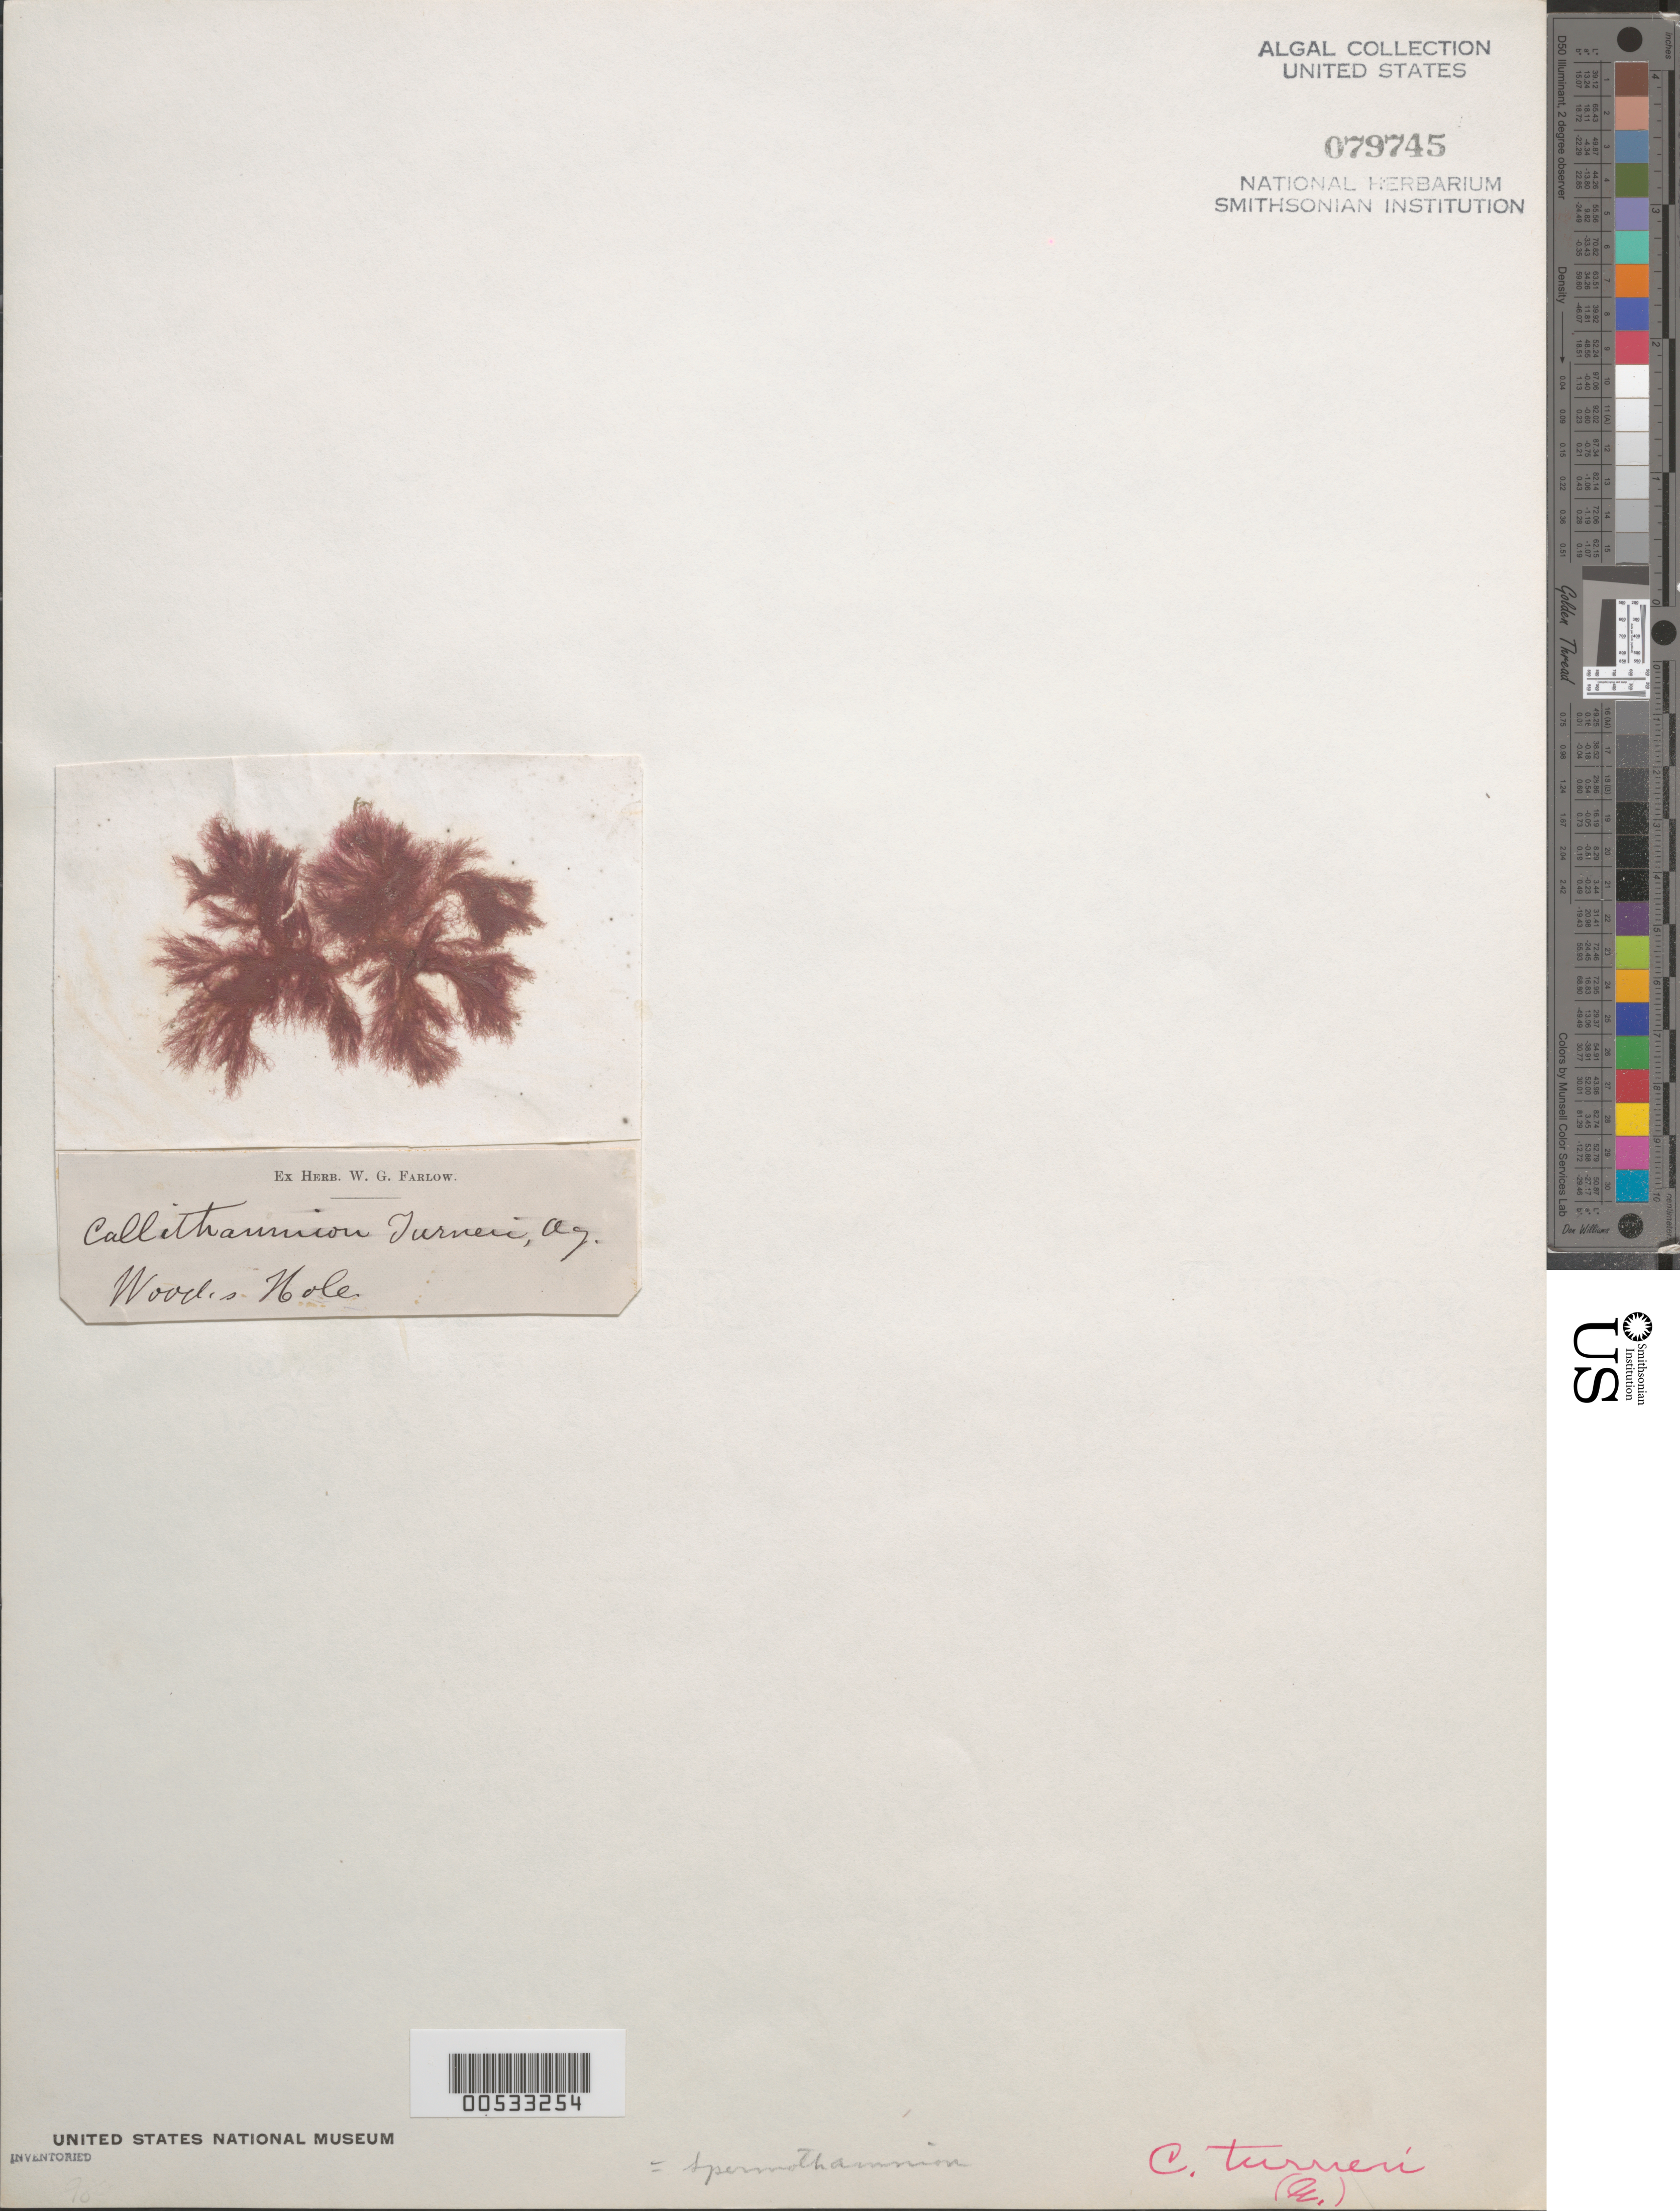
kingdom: Plantae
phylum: Rhodophyta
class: Florideophyceae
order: Ceramiales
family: Ceramiaceae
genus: Scagelothamnion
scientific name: Scagelothamnion turneri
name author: (Mert. ex Roth) A. Athanasiadis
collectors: W. Farlow (Herbarium)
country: United States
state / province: Massachusetts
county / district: Barnstable County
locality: Woods Hole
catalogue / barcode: US 79745